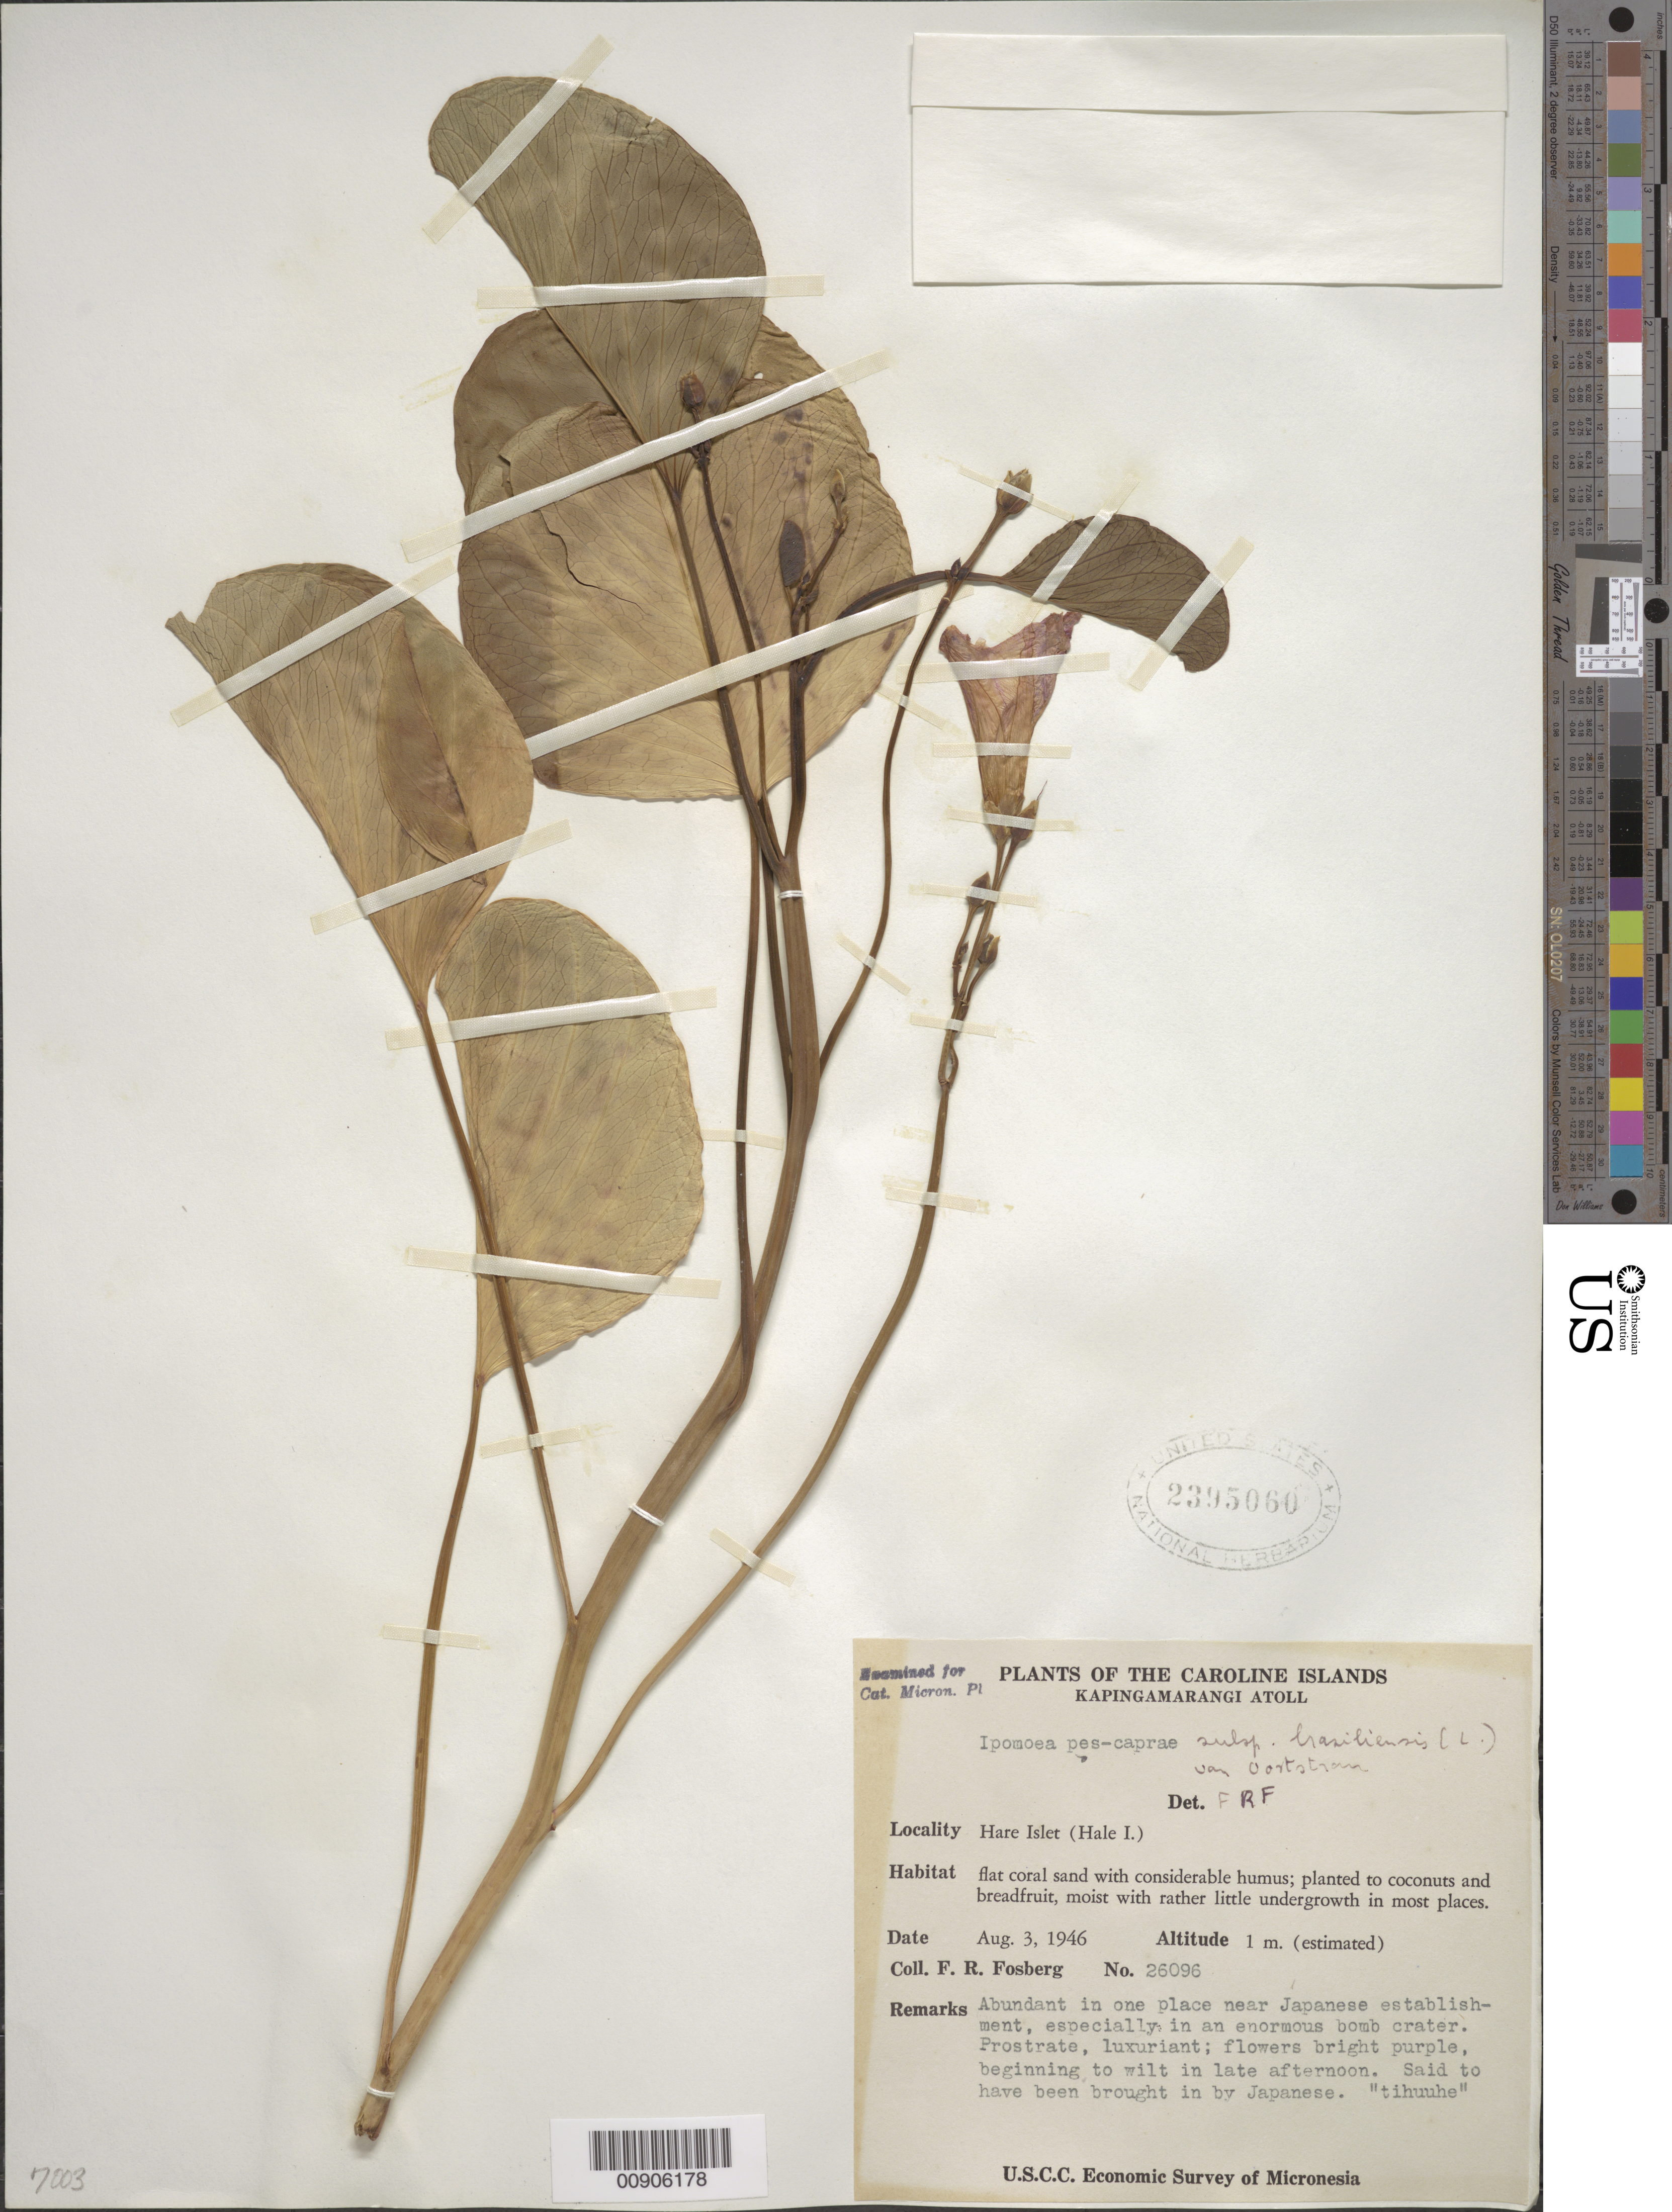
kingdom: Plantae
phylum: Tracheophyta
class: Magnoliopsida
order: Solanales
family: Convolvulaceae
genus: Ipomoea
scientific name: Ipomoea pes-caprae subsp. brasiliensis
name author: (L.) Ooststr.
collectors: F. R. Fosberg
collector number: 26096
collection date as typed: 03 Aug 1946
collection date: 1946-08-03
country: Micronesia, Federated States of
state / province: Pohnpei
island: Kapingamarangi Atoll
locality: Hare Islet (Hale I)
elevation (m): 1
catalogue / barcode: US 2395060